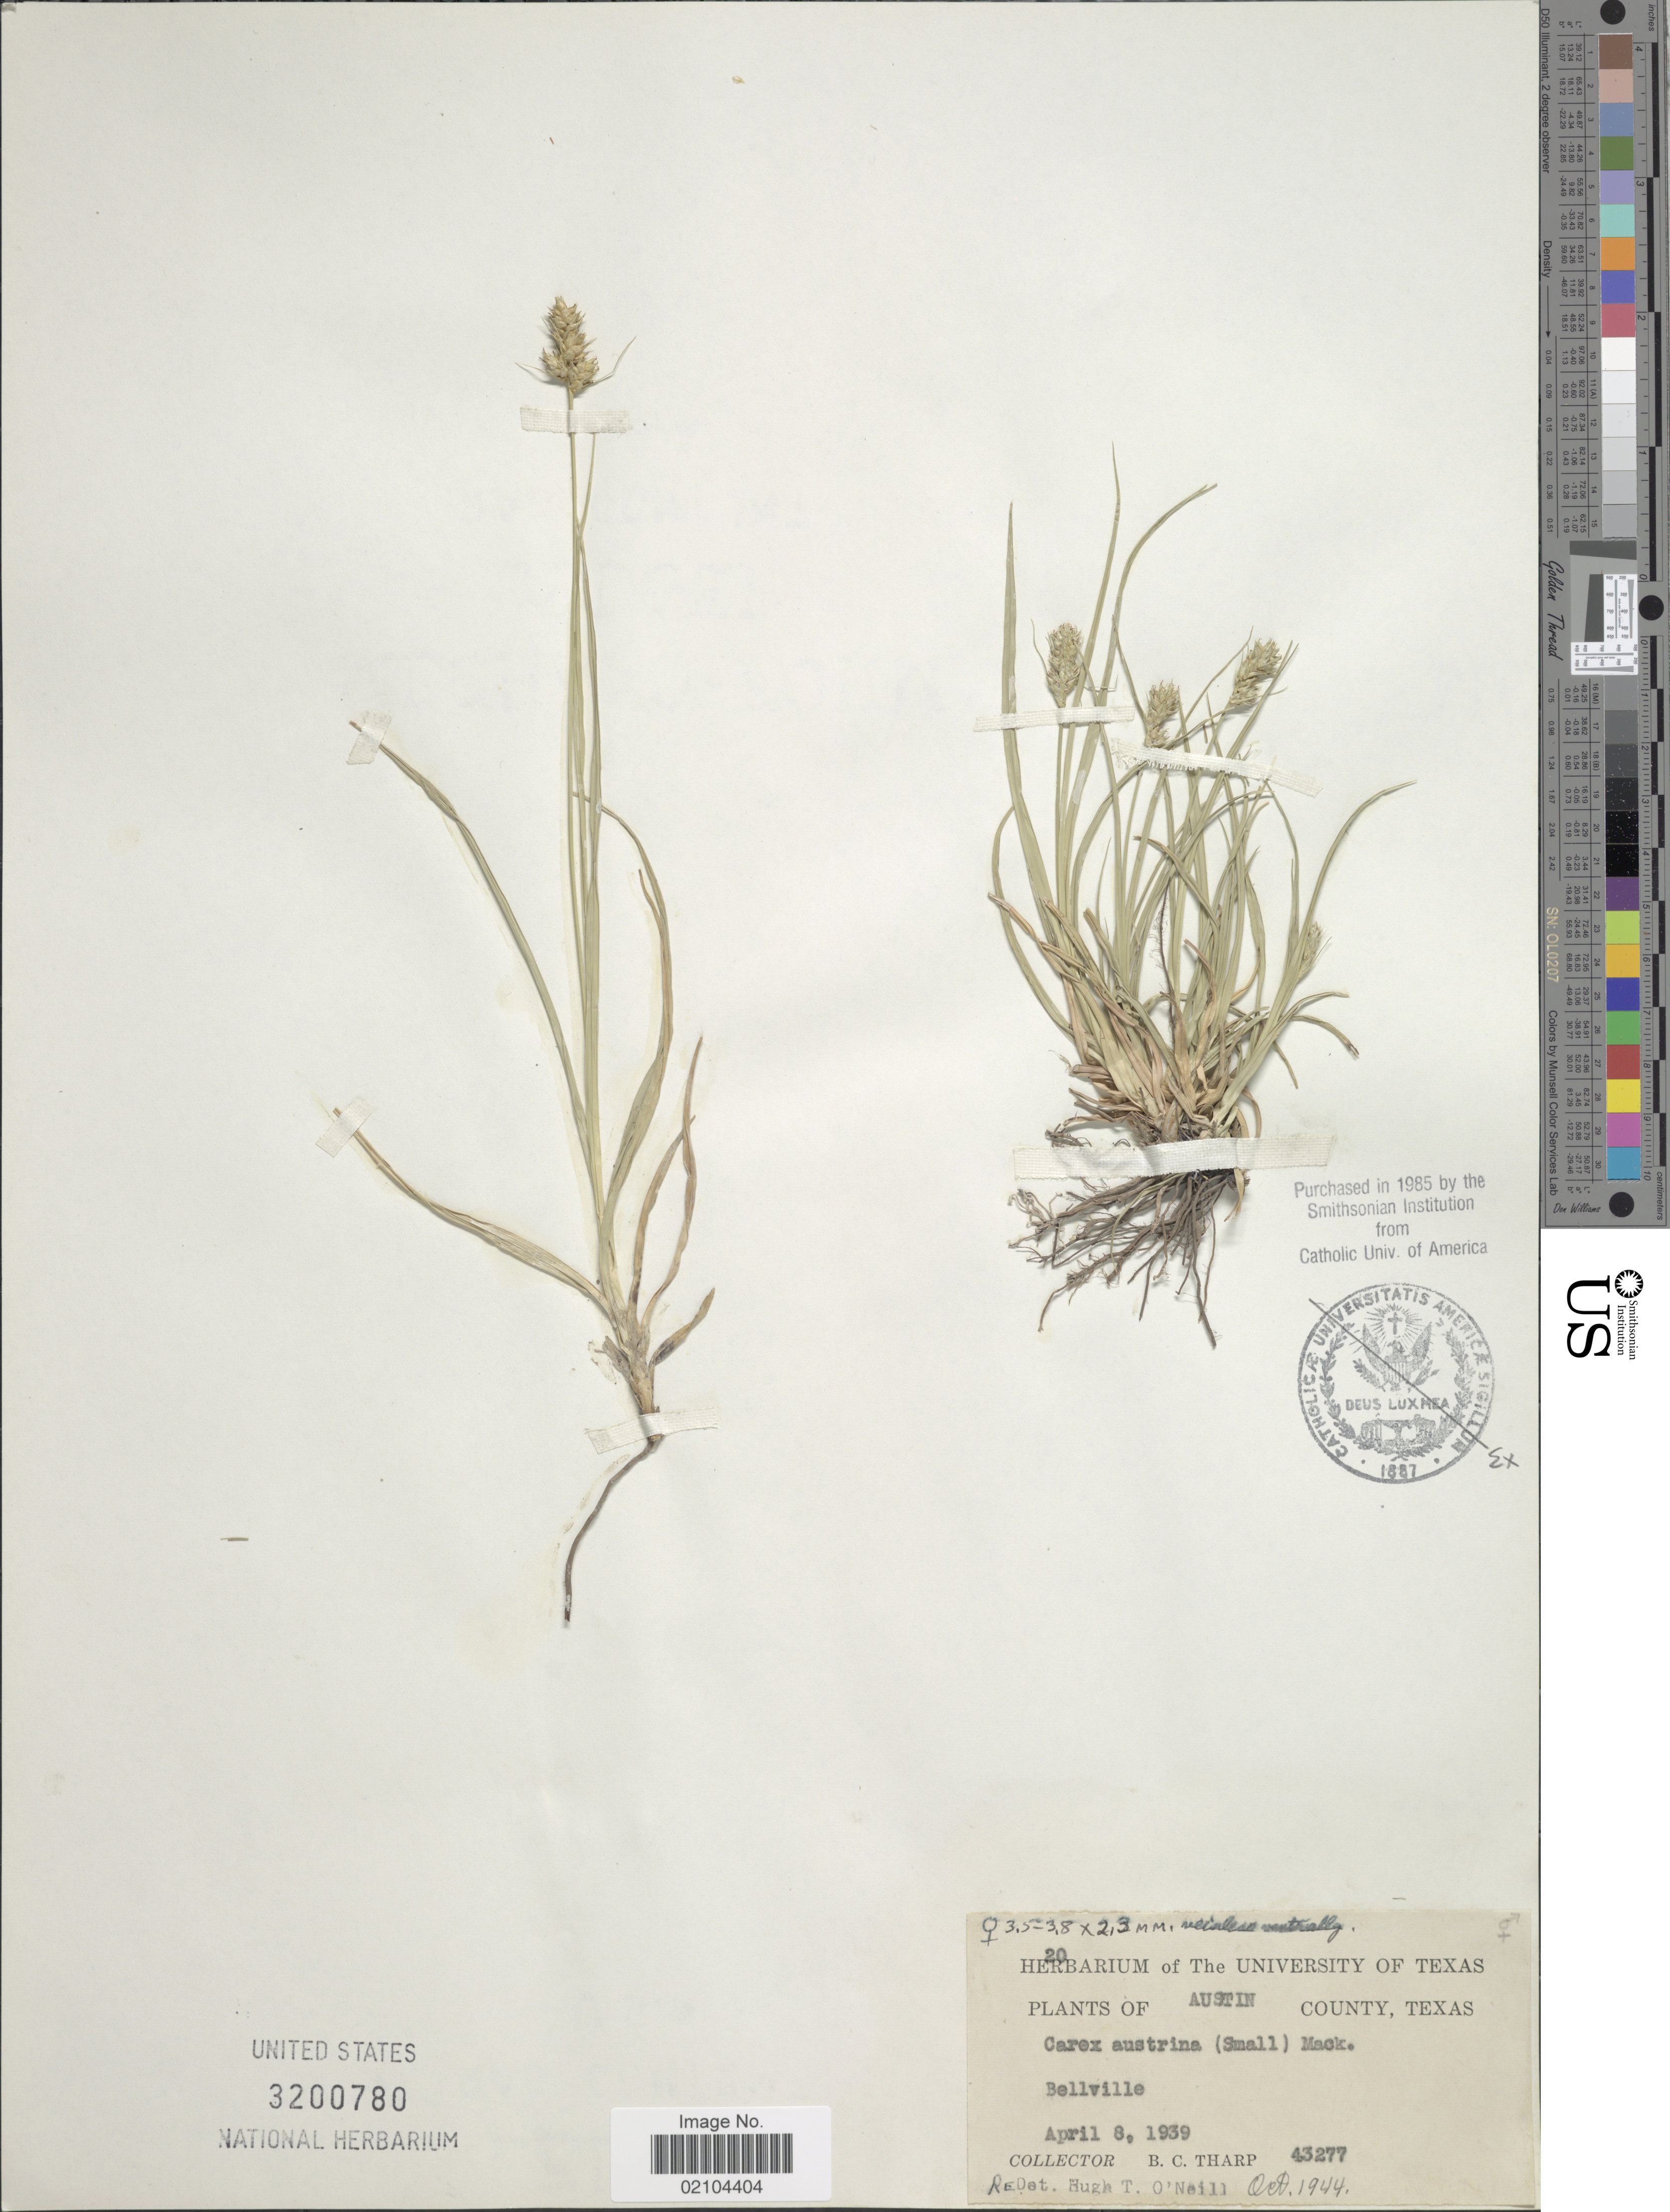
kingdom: Plantae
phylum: Tracheophyta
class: Liliopsida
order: Poales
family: Cyperaceae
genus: Carex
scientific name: Carex austrina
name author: Mack.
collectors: B. C. Tharp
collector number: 43277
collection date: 1939-04-08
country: United States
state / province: Texas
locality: Austin County, Bellville.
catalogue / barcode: US 3200780